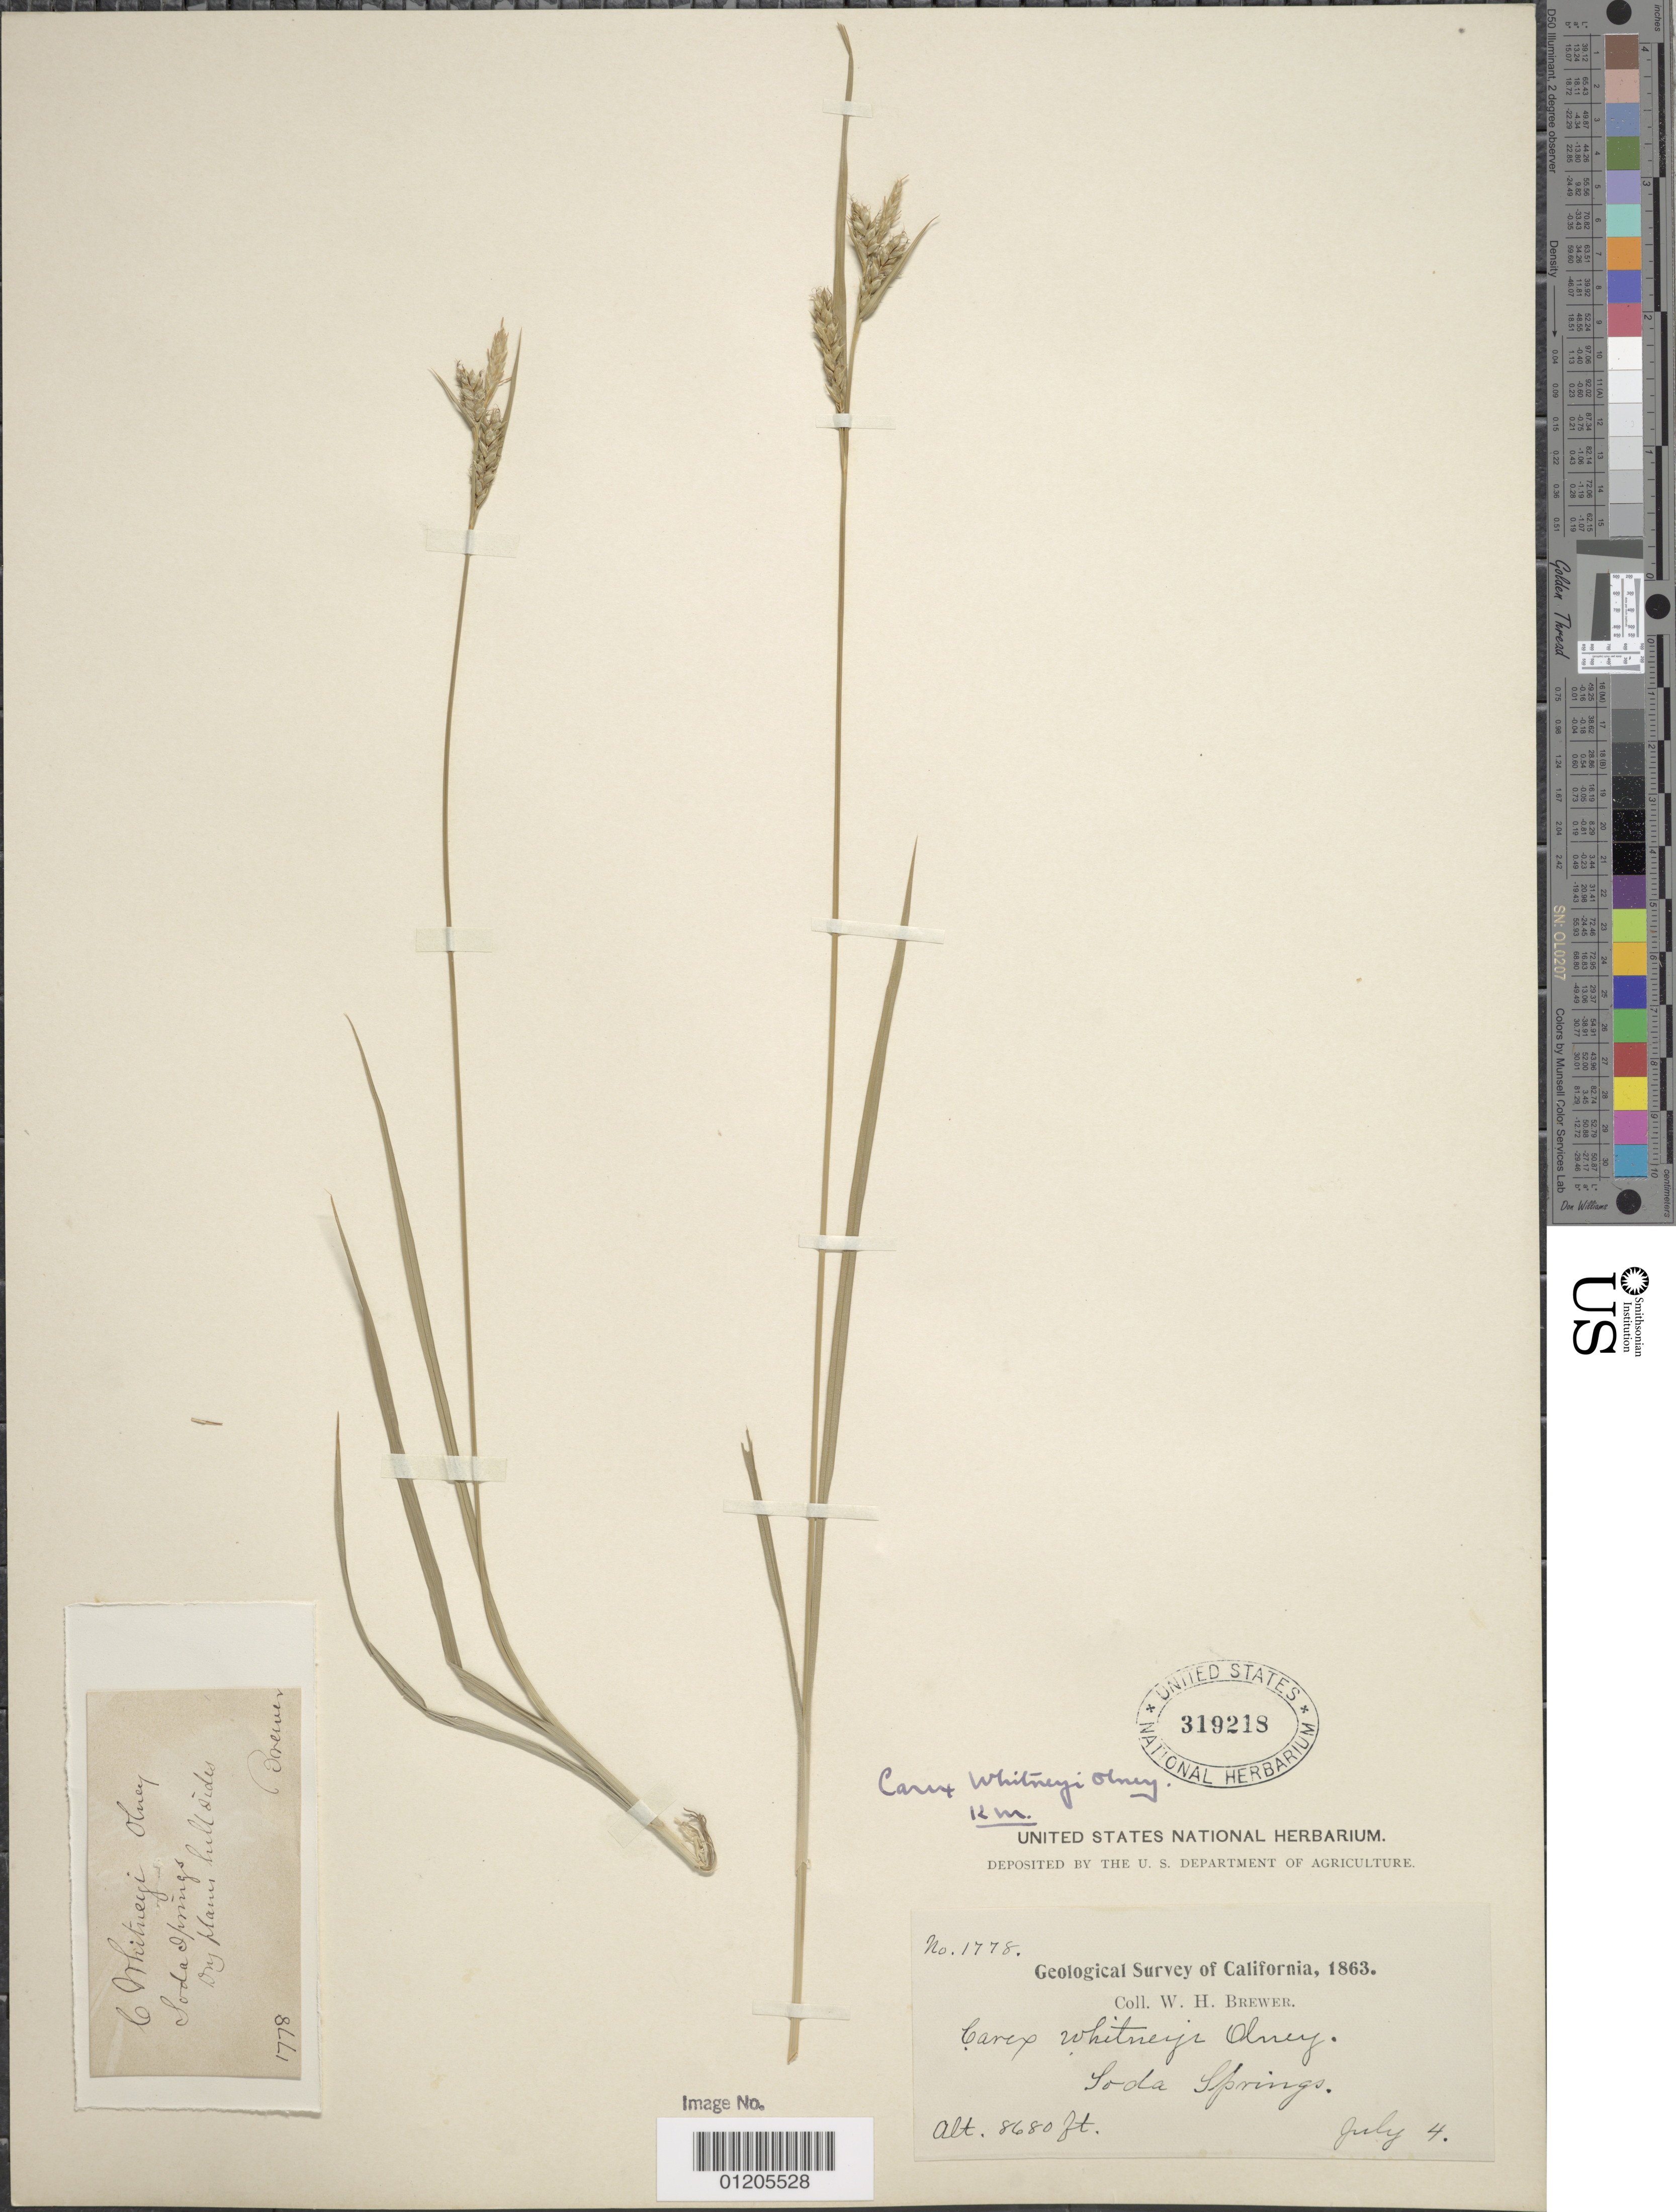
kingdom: Plantae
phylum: Tracheophyta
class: Liliopsida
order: Poales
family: Cyperaceae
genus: Carex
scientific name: Carex whitneyi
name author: Olney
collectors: W. H. Brewer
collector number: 1778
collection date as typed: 04 Jul 1863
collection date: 1863-07-04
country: United States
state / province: California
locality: Soda Springs..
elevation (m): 2646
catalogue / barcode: US 319218